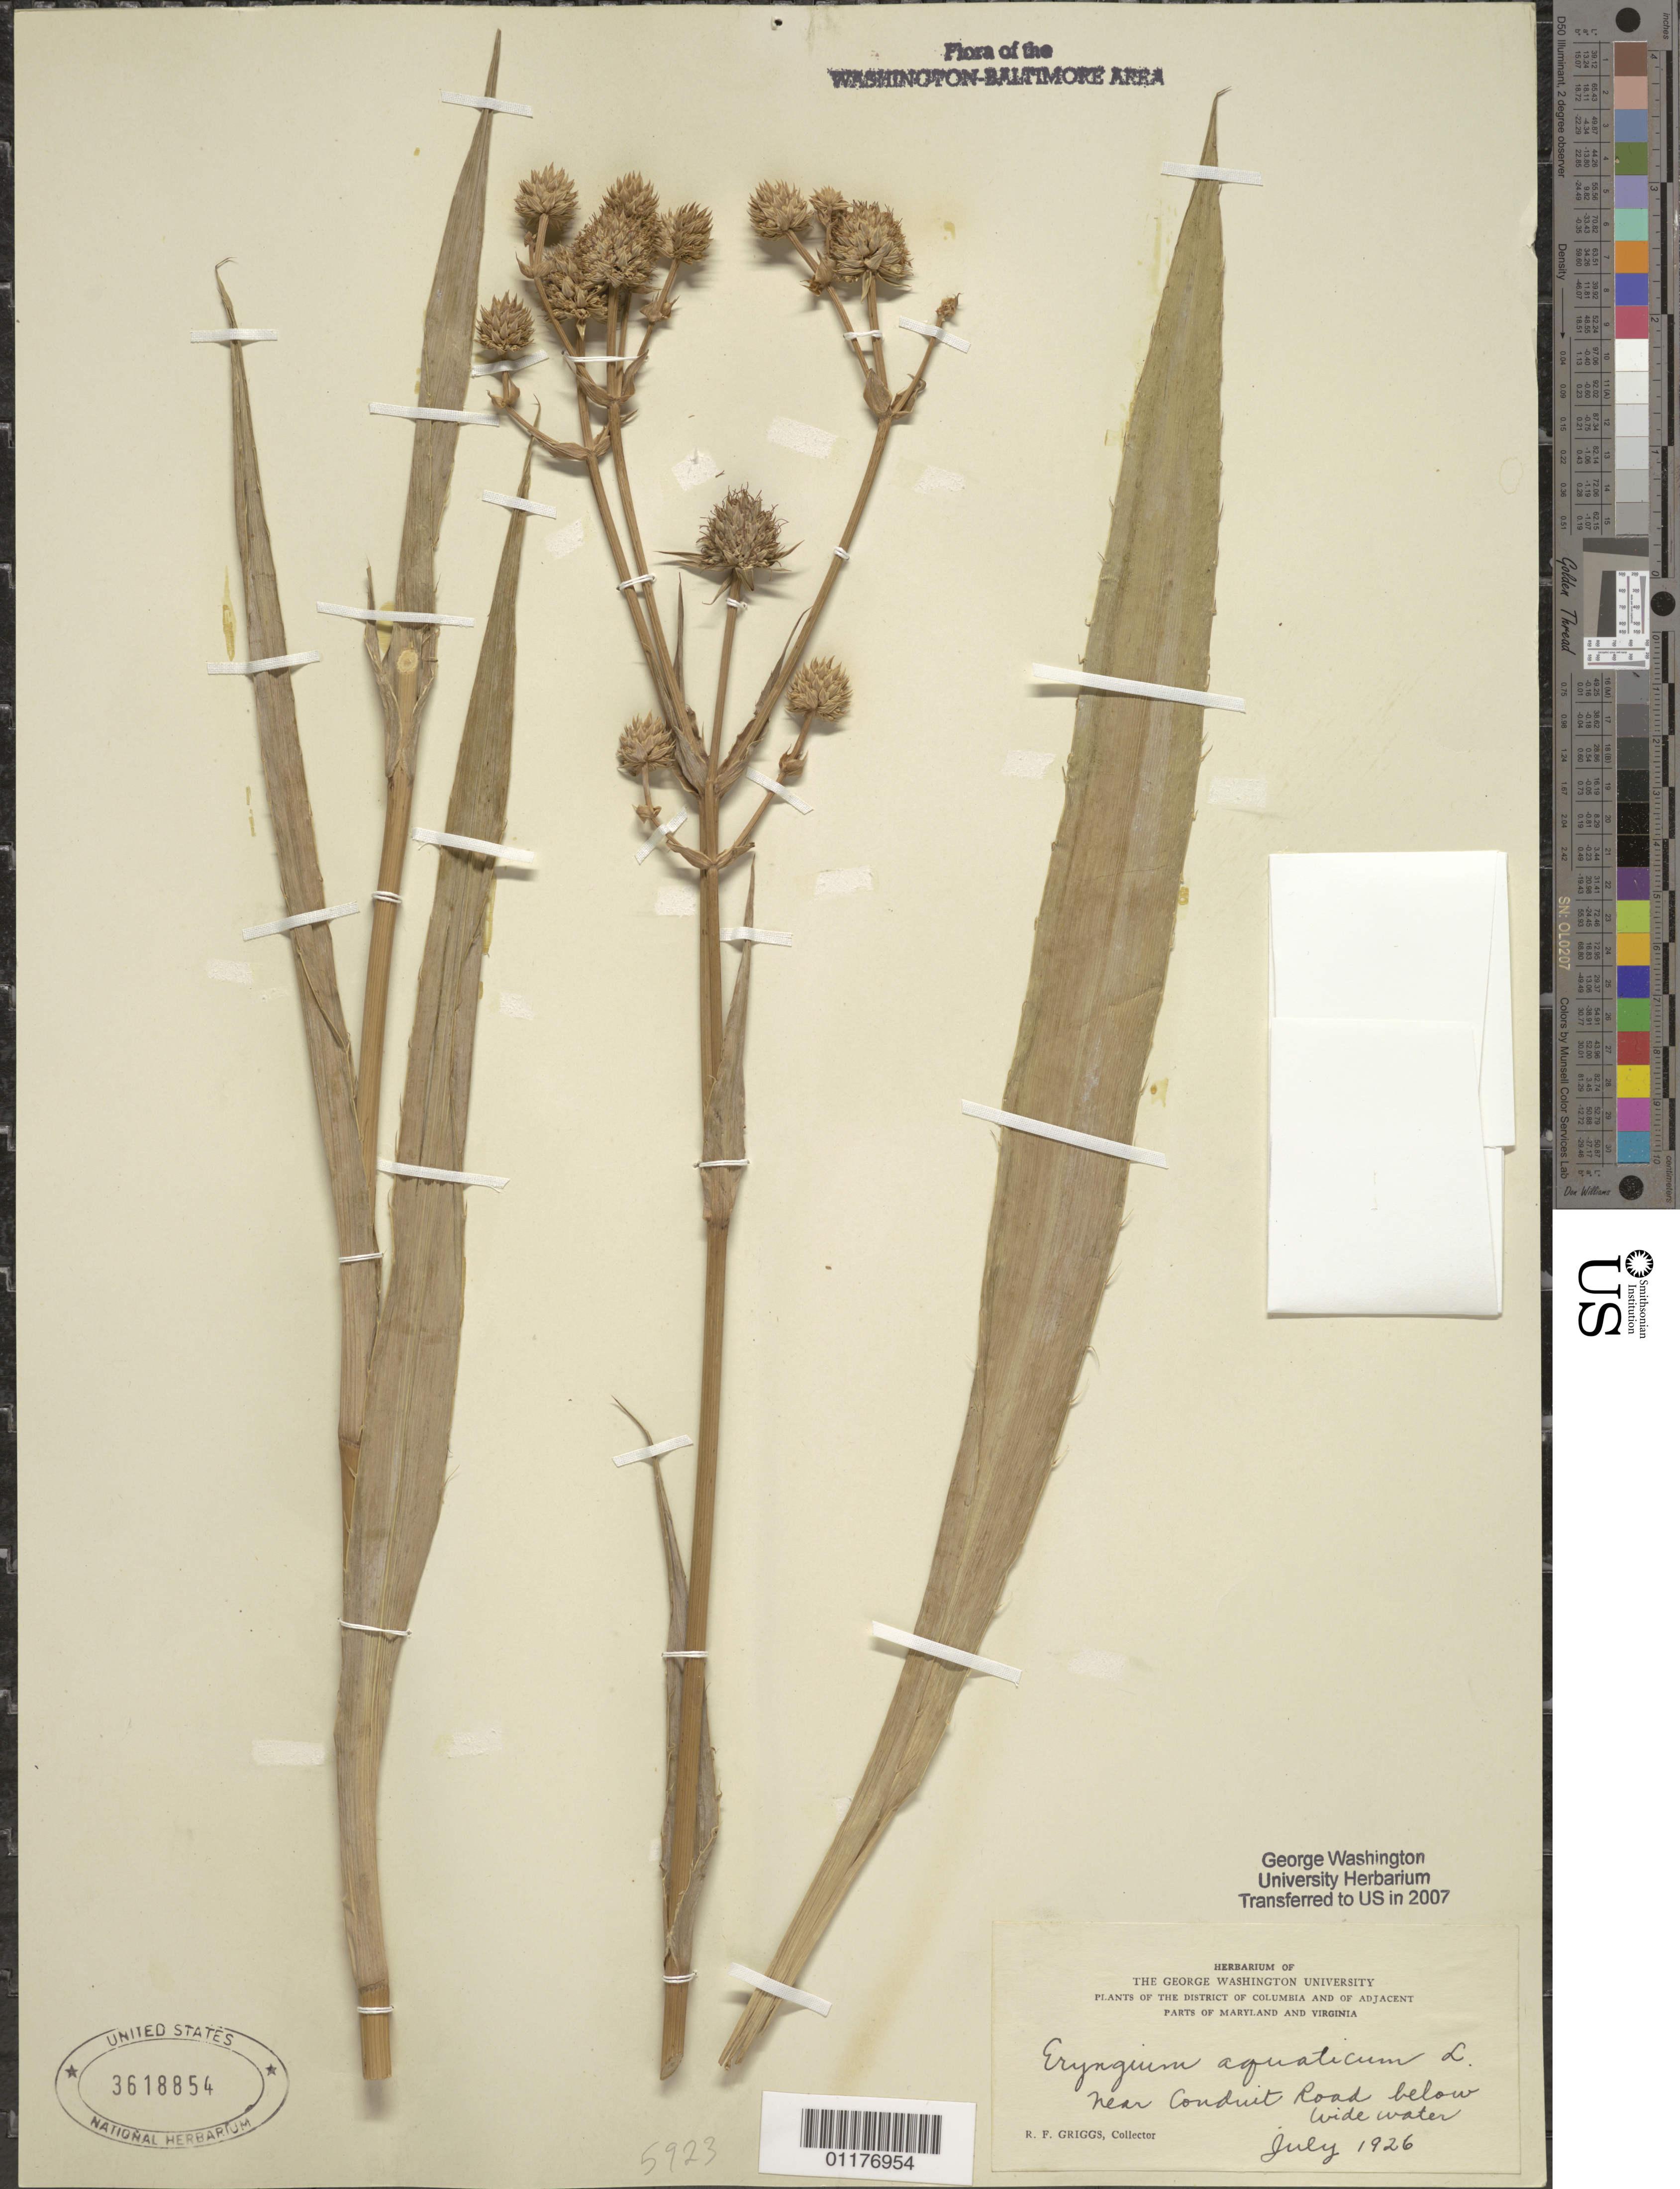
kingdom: Plantae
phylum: Tracheophyta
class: Magnoliopsida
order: Apiales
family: Apiaceae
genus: Eryngium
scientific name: Eryngium aquaticum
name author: L.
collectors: R. F. Griggs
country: United States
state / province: District of Columbia / Maryland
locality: Near Conduit Road below Widewater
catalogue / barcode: US 3618854